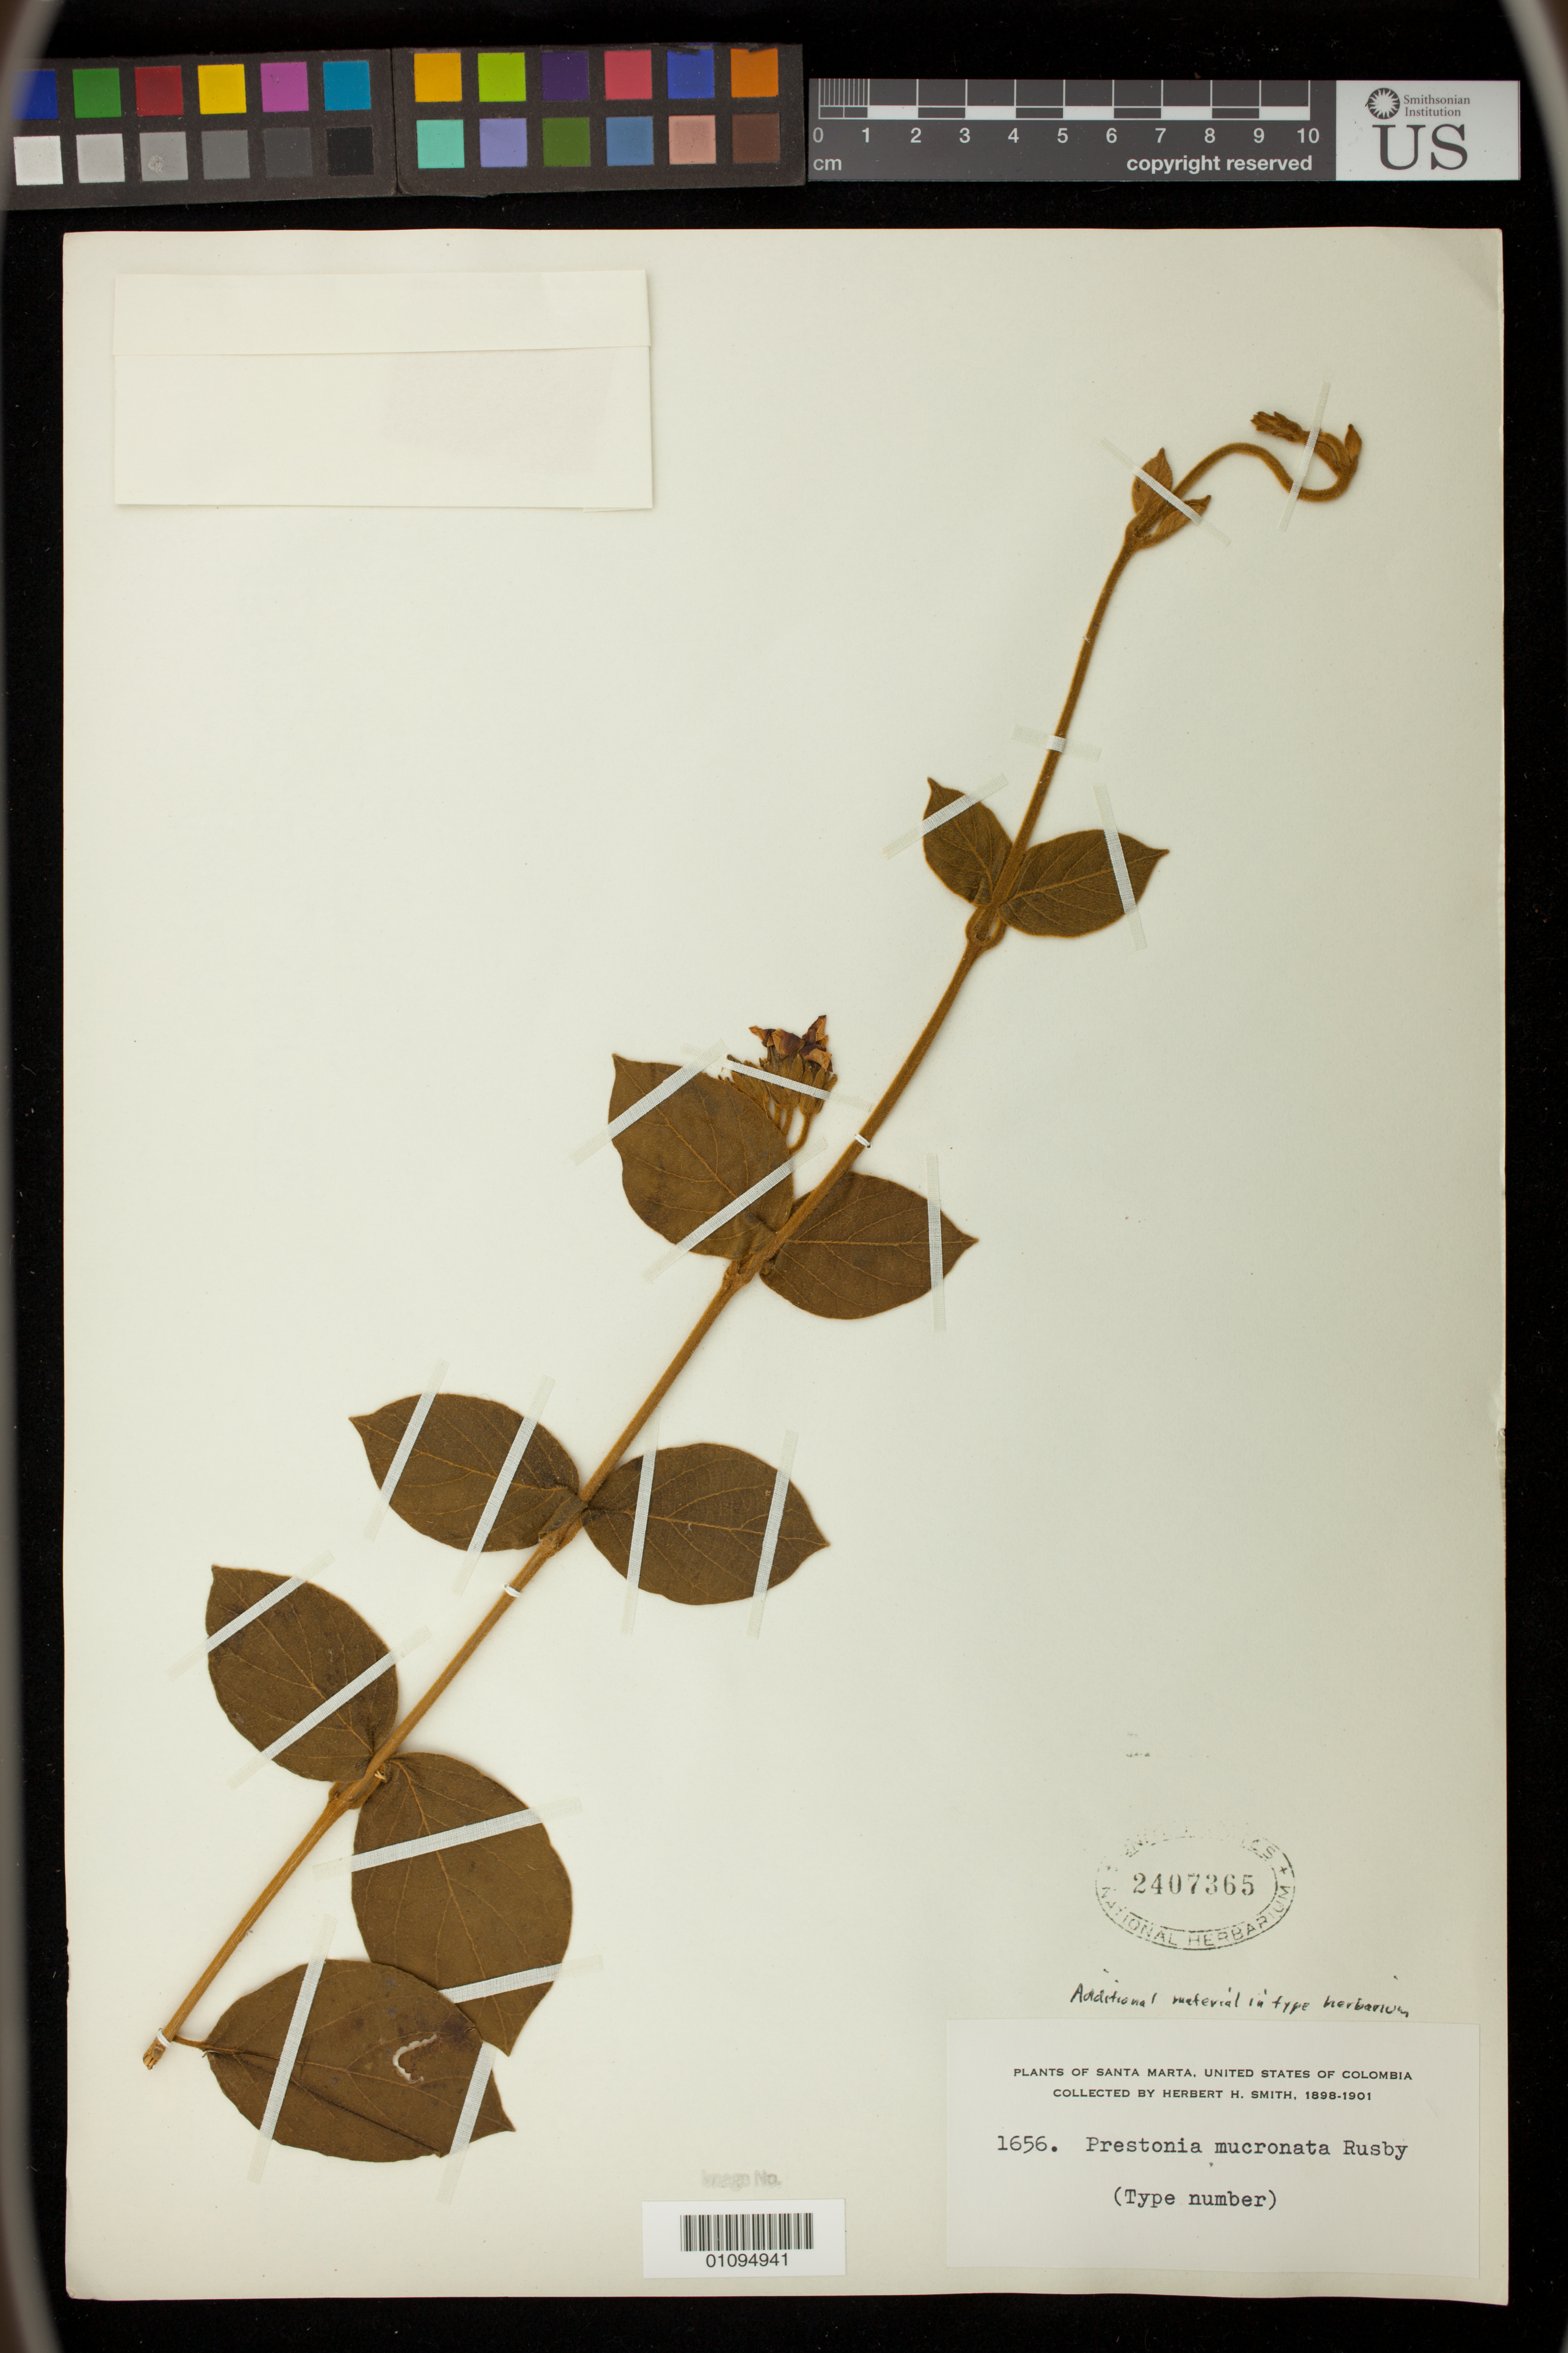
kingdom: Plantae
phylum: Tracheophyta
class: Magnoliopsida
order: Gentianales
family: Apocynaceae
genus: Prestonia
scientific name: Prestonia mucronata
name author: Rusby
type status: Isotype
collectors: Herbert H. Smith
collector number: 1656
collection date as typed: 1898-1901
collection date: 1898/1901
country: Colombia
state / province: Magdalena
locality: Santa Marta.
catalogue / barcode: US 2407365